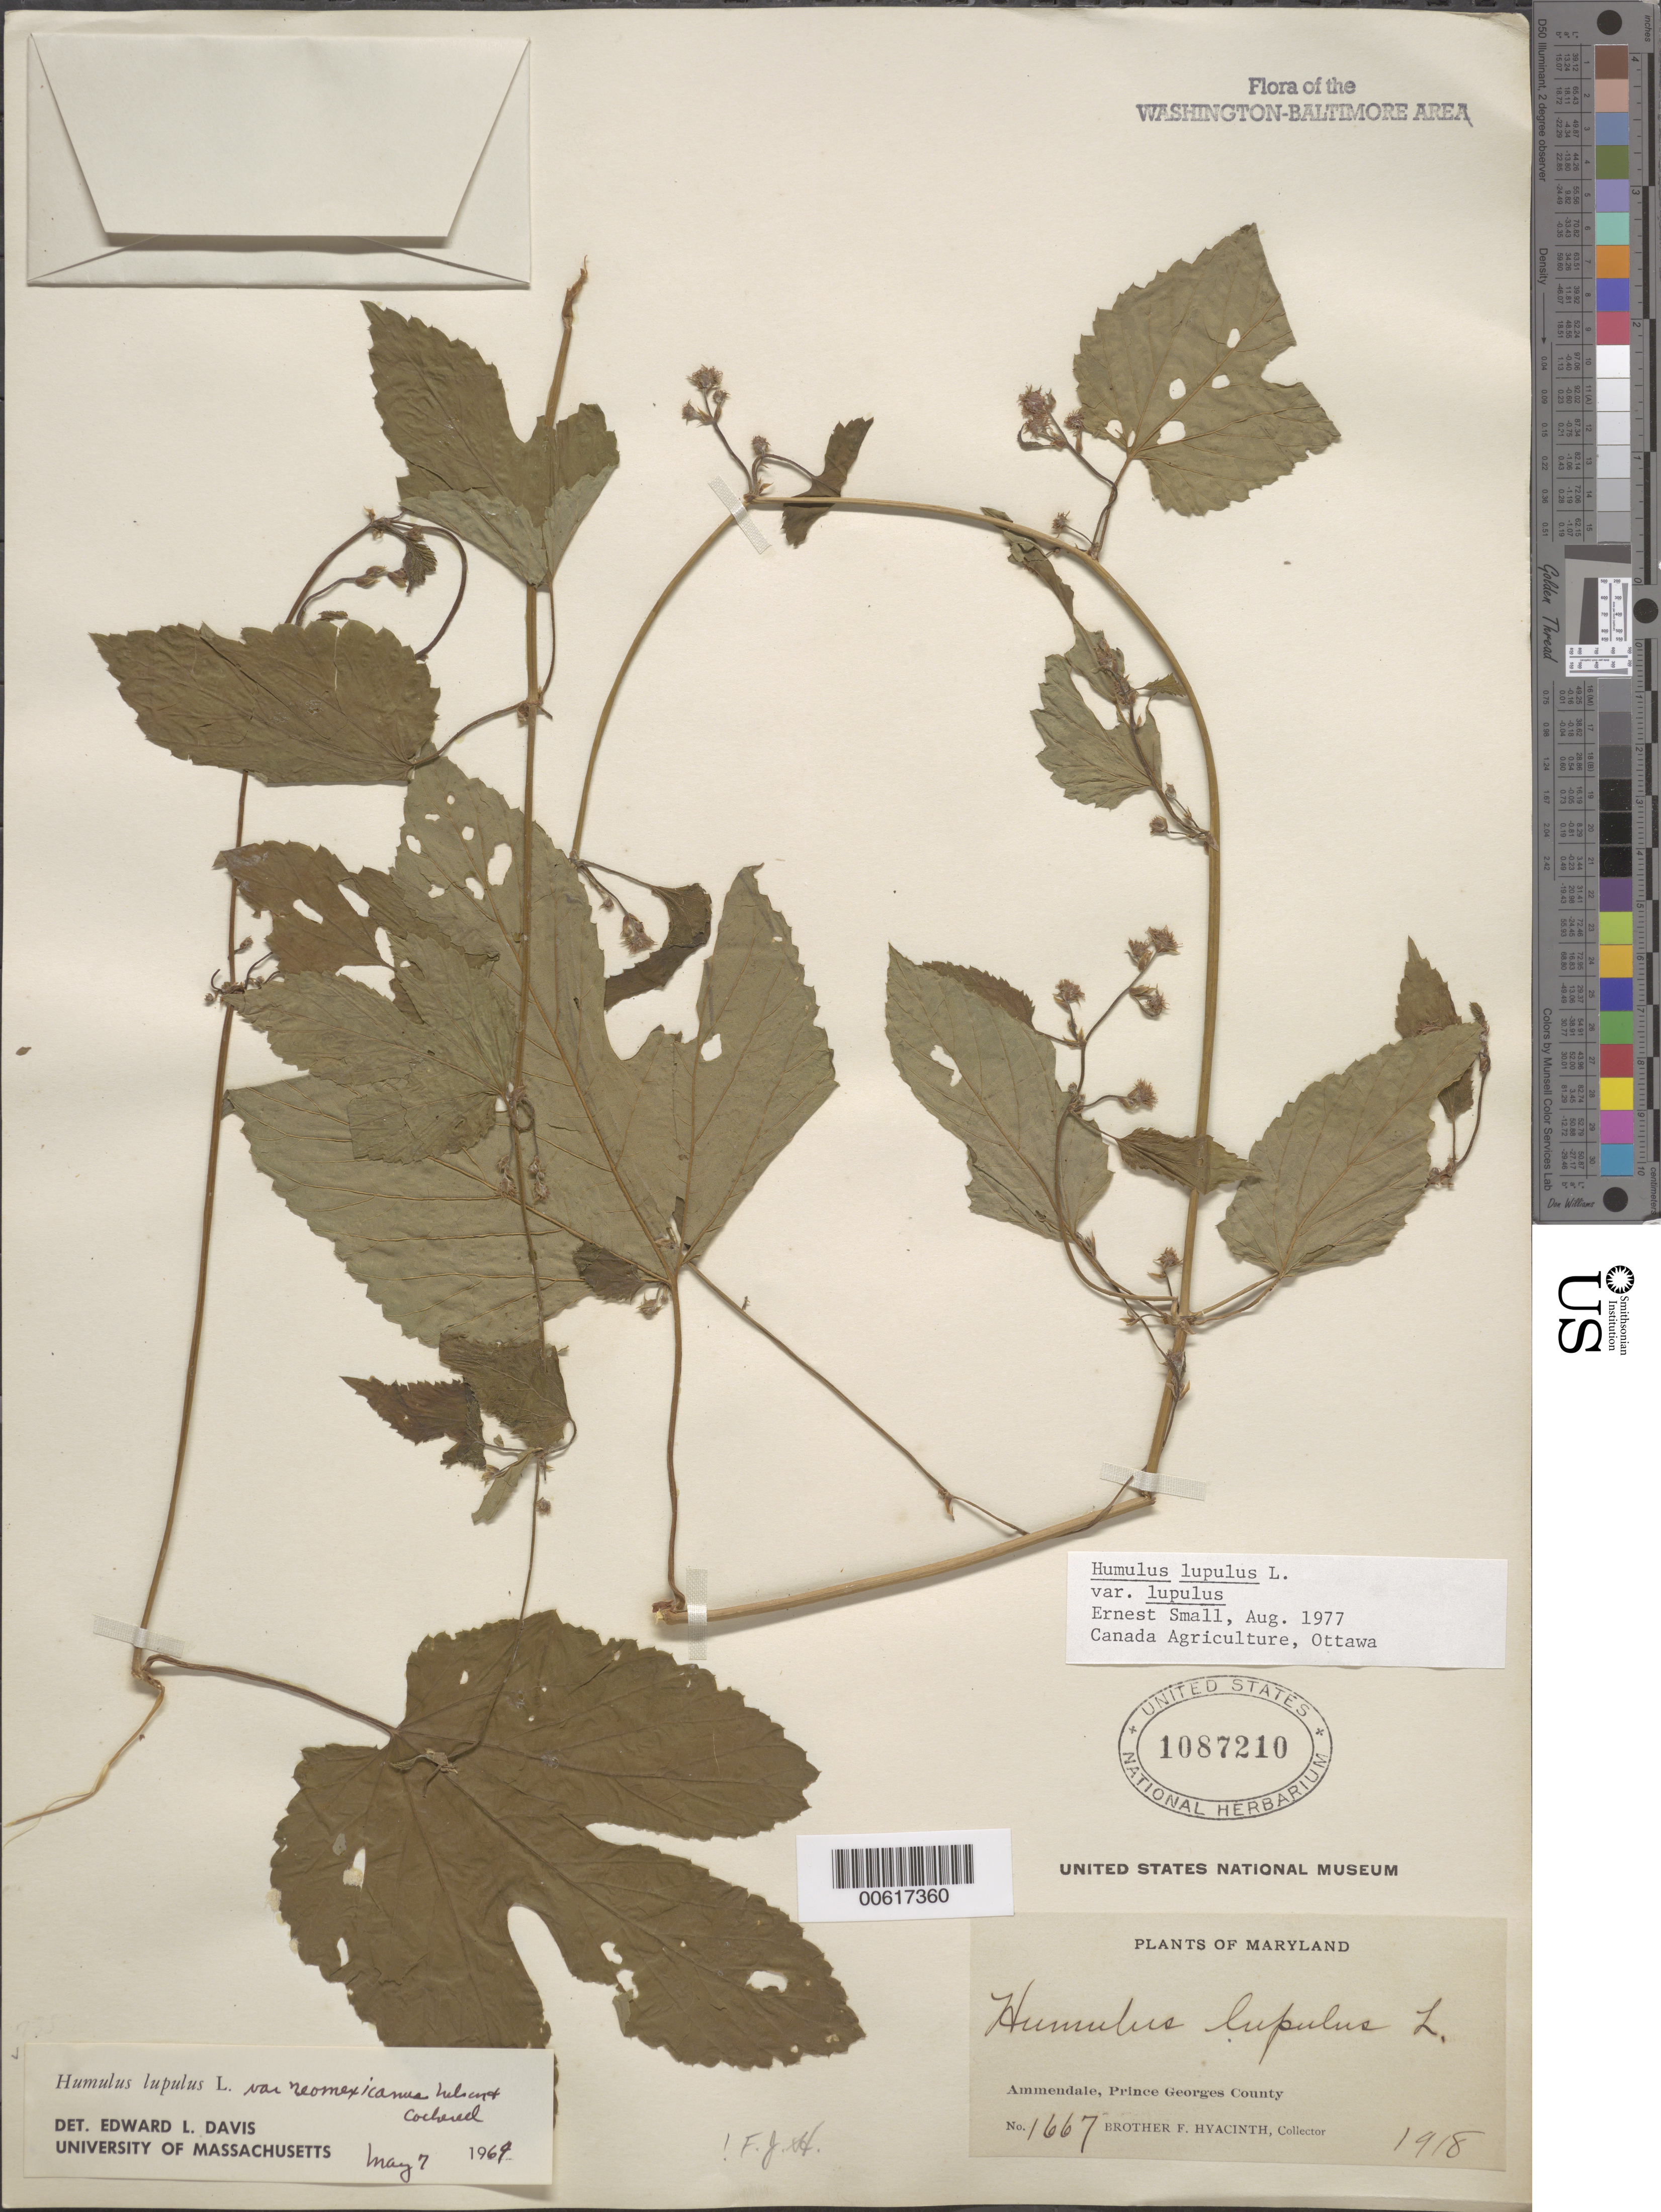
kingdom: Plantae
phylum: Tracheophyta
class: Magnoliopsida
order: Rosales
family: Cannabaceae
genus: Humulus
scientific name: Humulus lupulus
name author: L.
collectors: F. Hyacinth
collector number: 1667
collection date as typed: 1918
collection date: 1918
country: United States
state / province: Maryland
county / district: Prince George's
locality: Ammendale Bull Run Mts.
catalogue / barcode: US 1087210